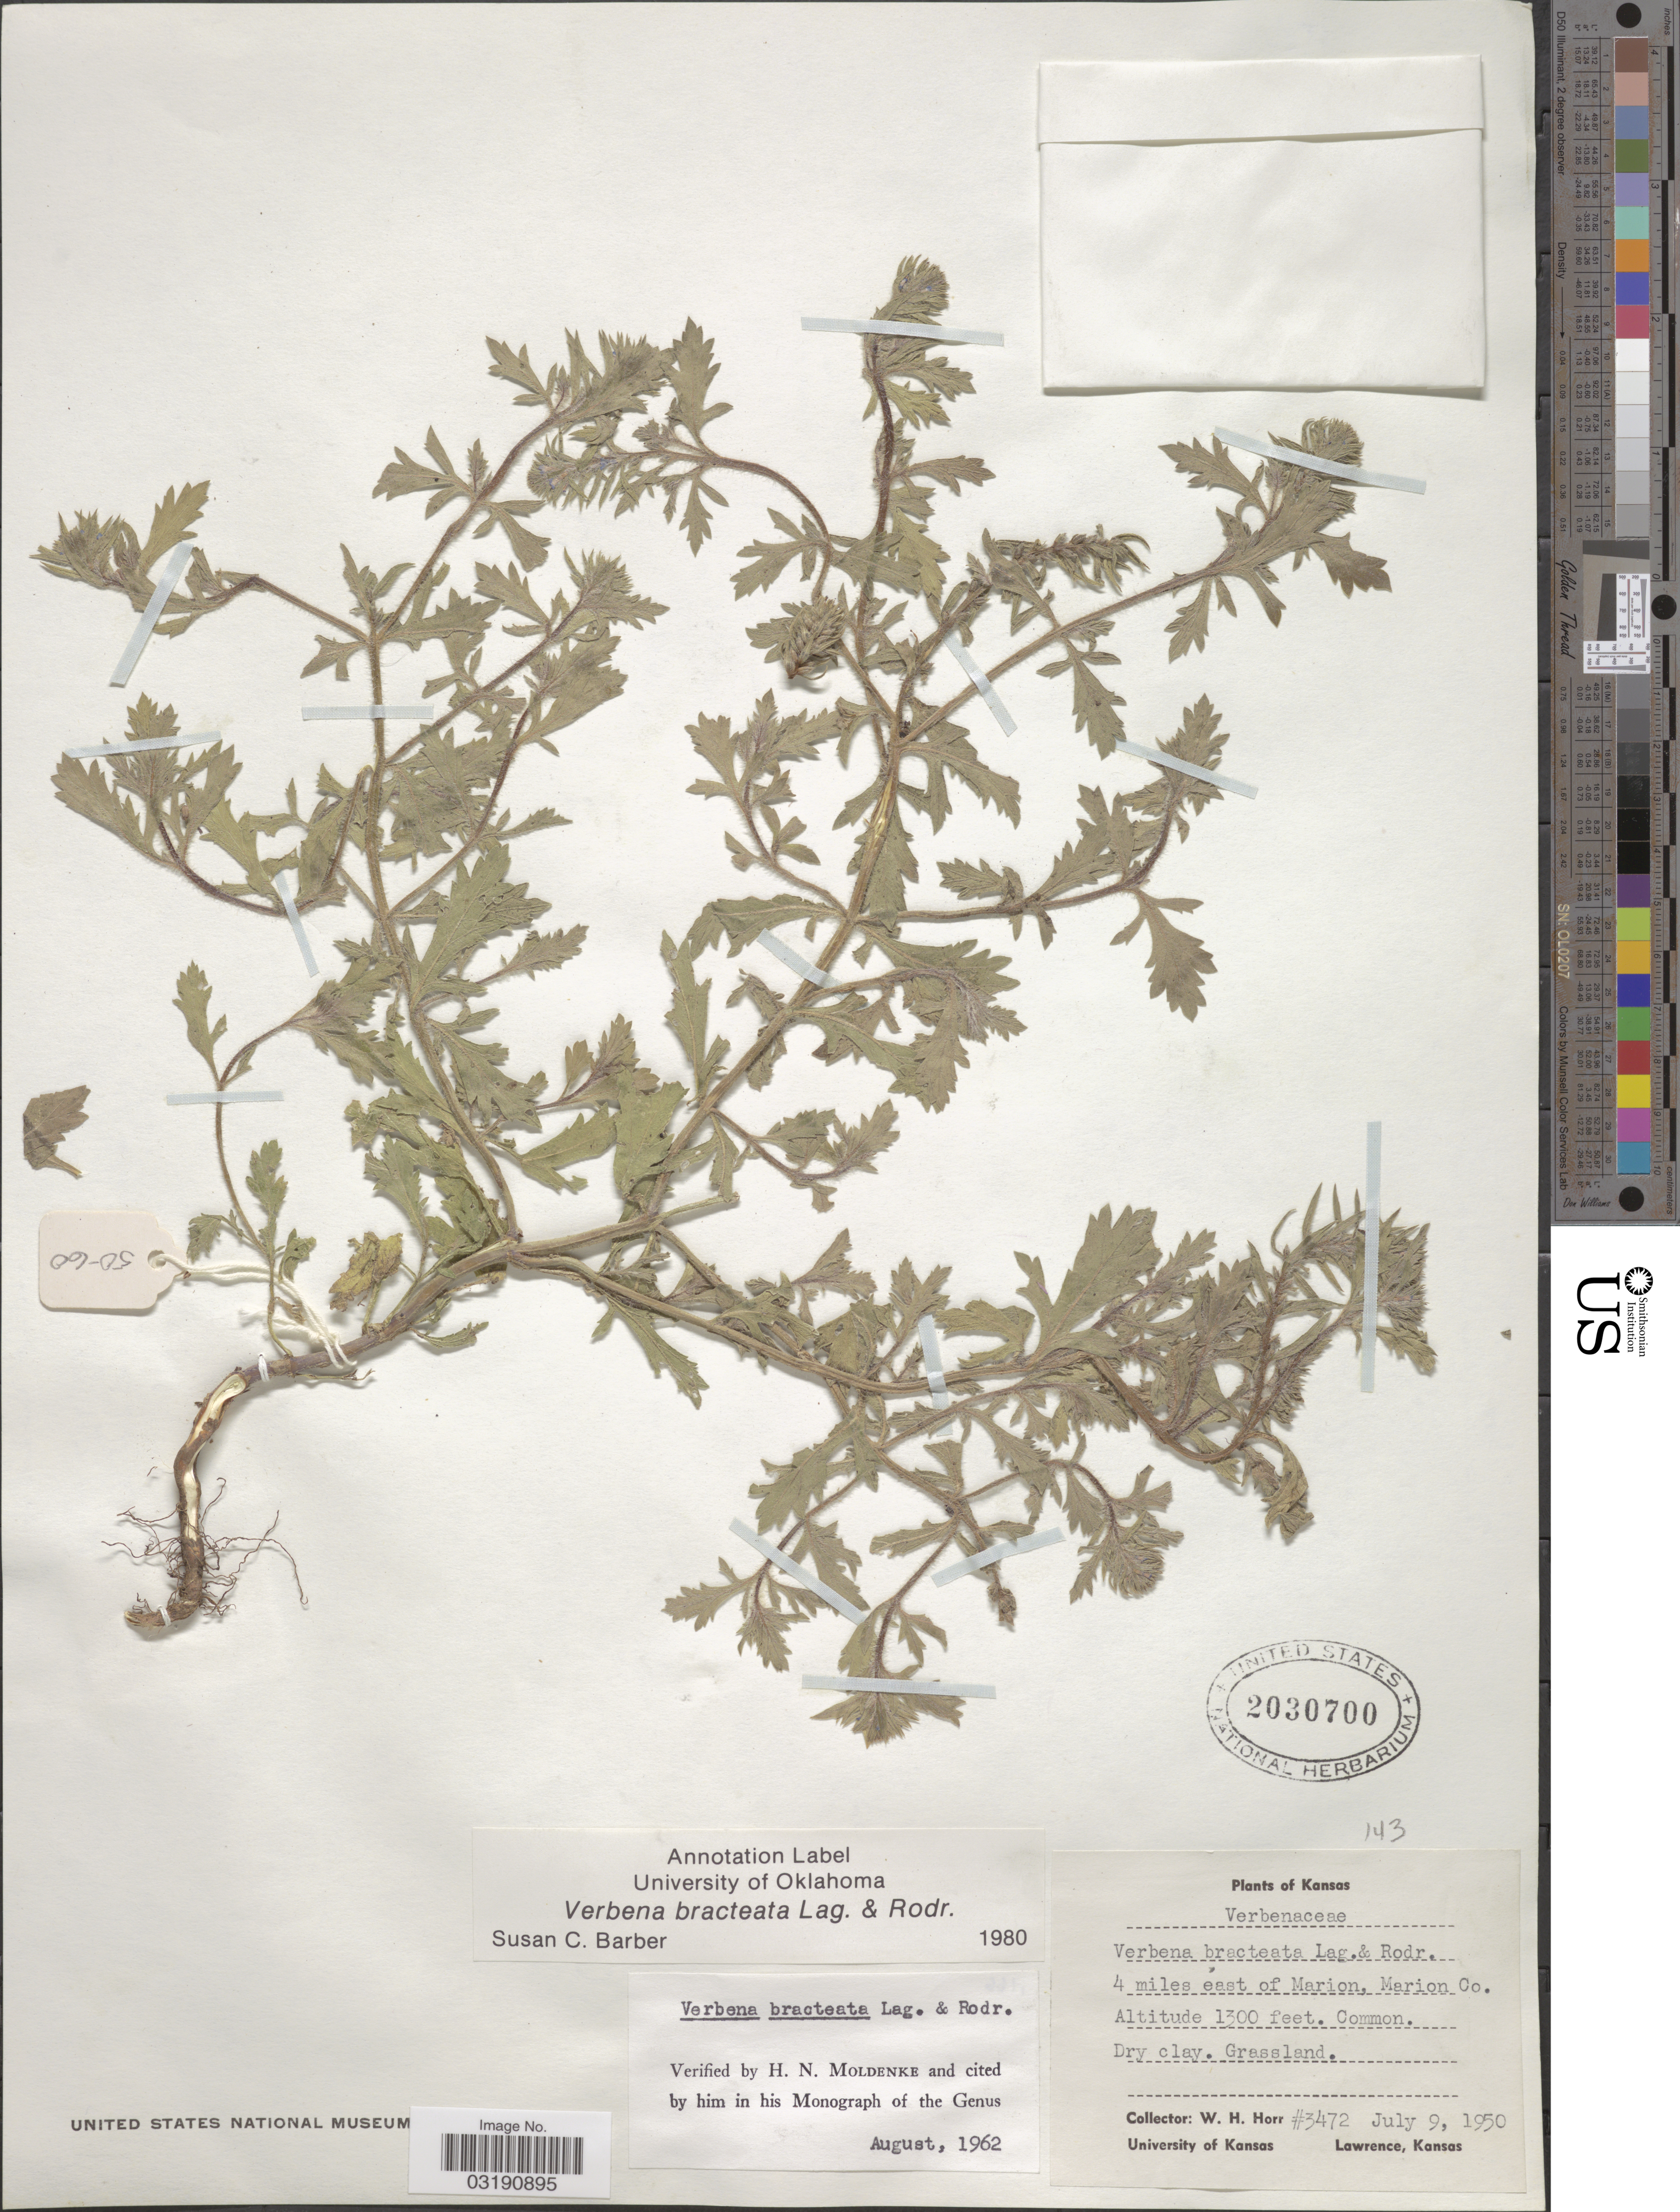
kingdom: Plantae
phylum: Tracheophyta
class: Magnoliopsida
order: Lamiales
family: Verbenaceae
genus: Verbena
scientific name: Verbena bracteata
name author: Cav. ex Lag. & Rodr.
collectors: W. H. Horr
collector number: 3472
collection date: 1950-07-09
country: United States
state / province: Kansas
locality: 4 miles east of Marion, Marion Co.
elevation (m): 396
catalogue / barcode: US 2030700